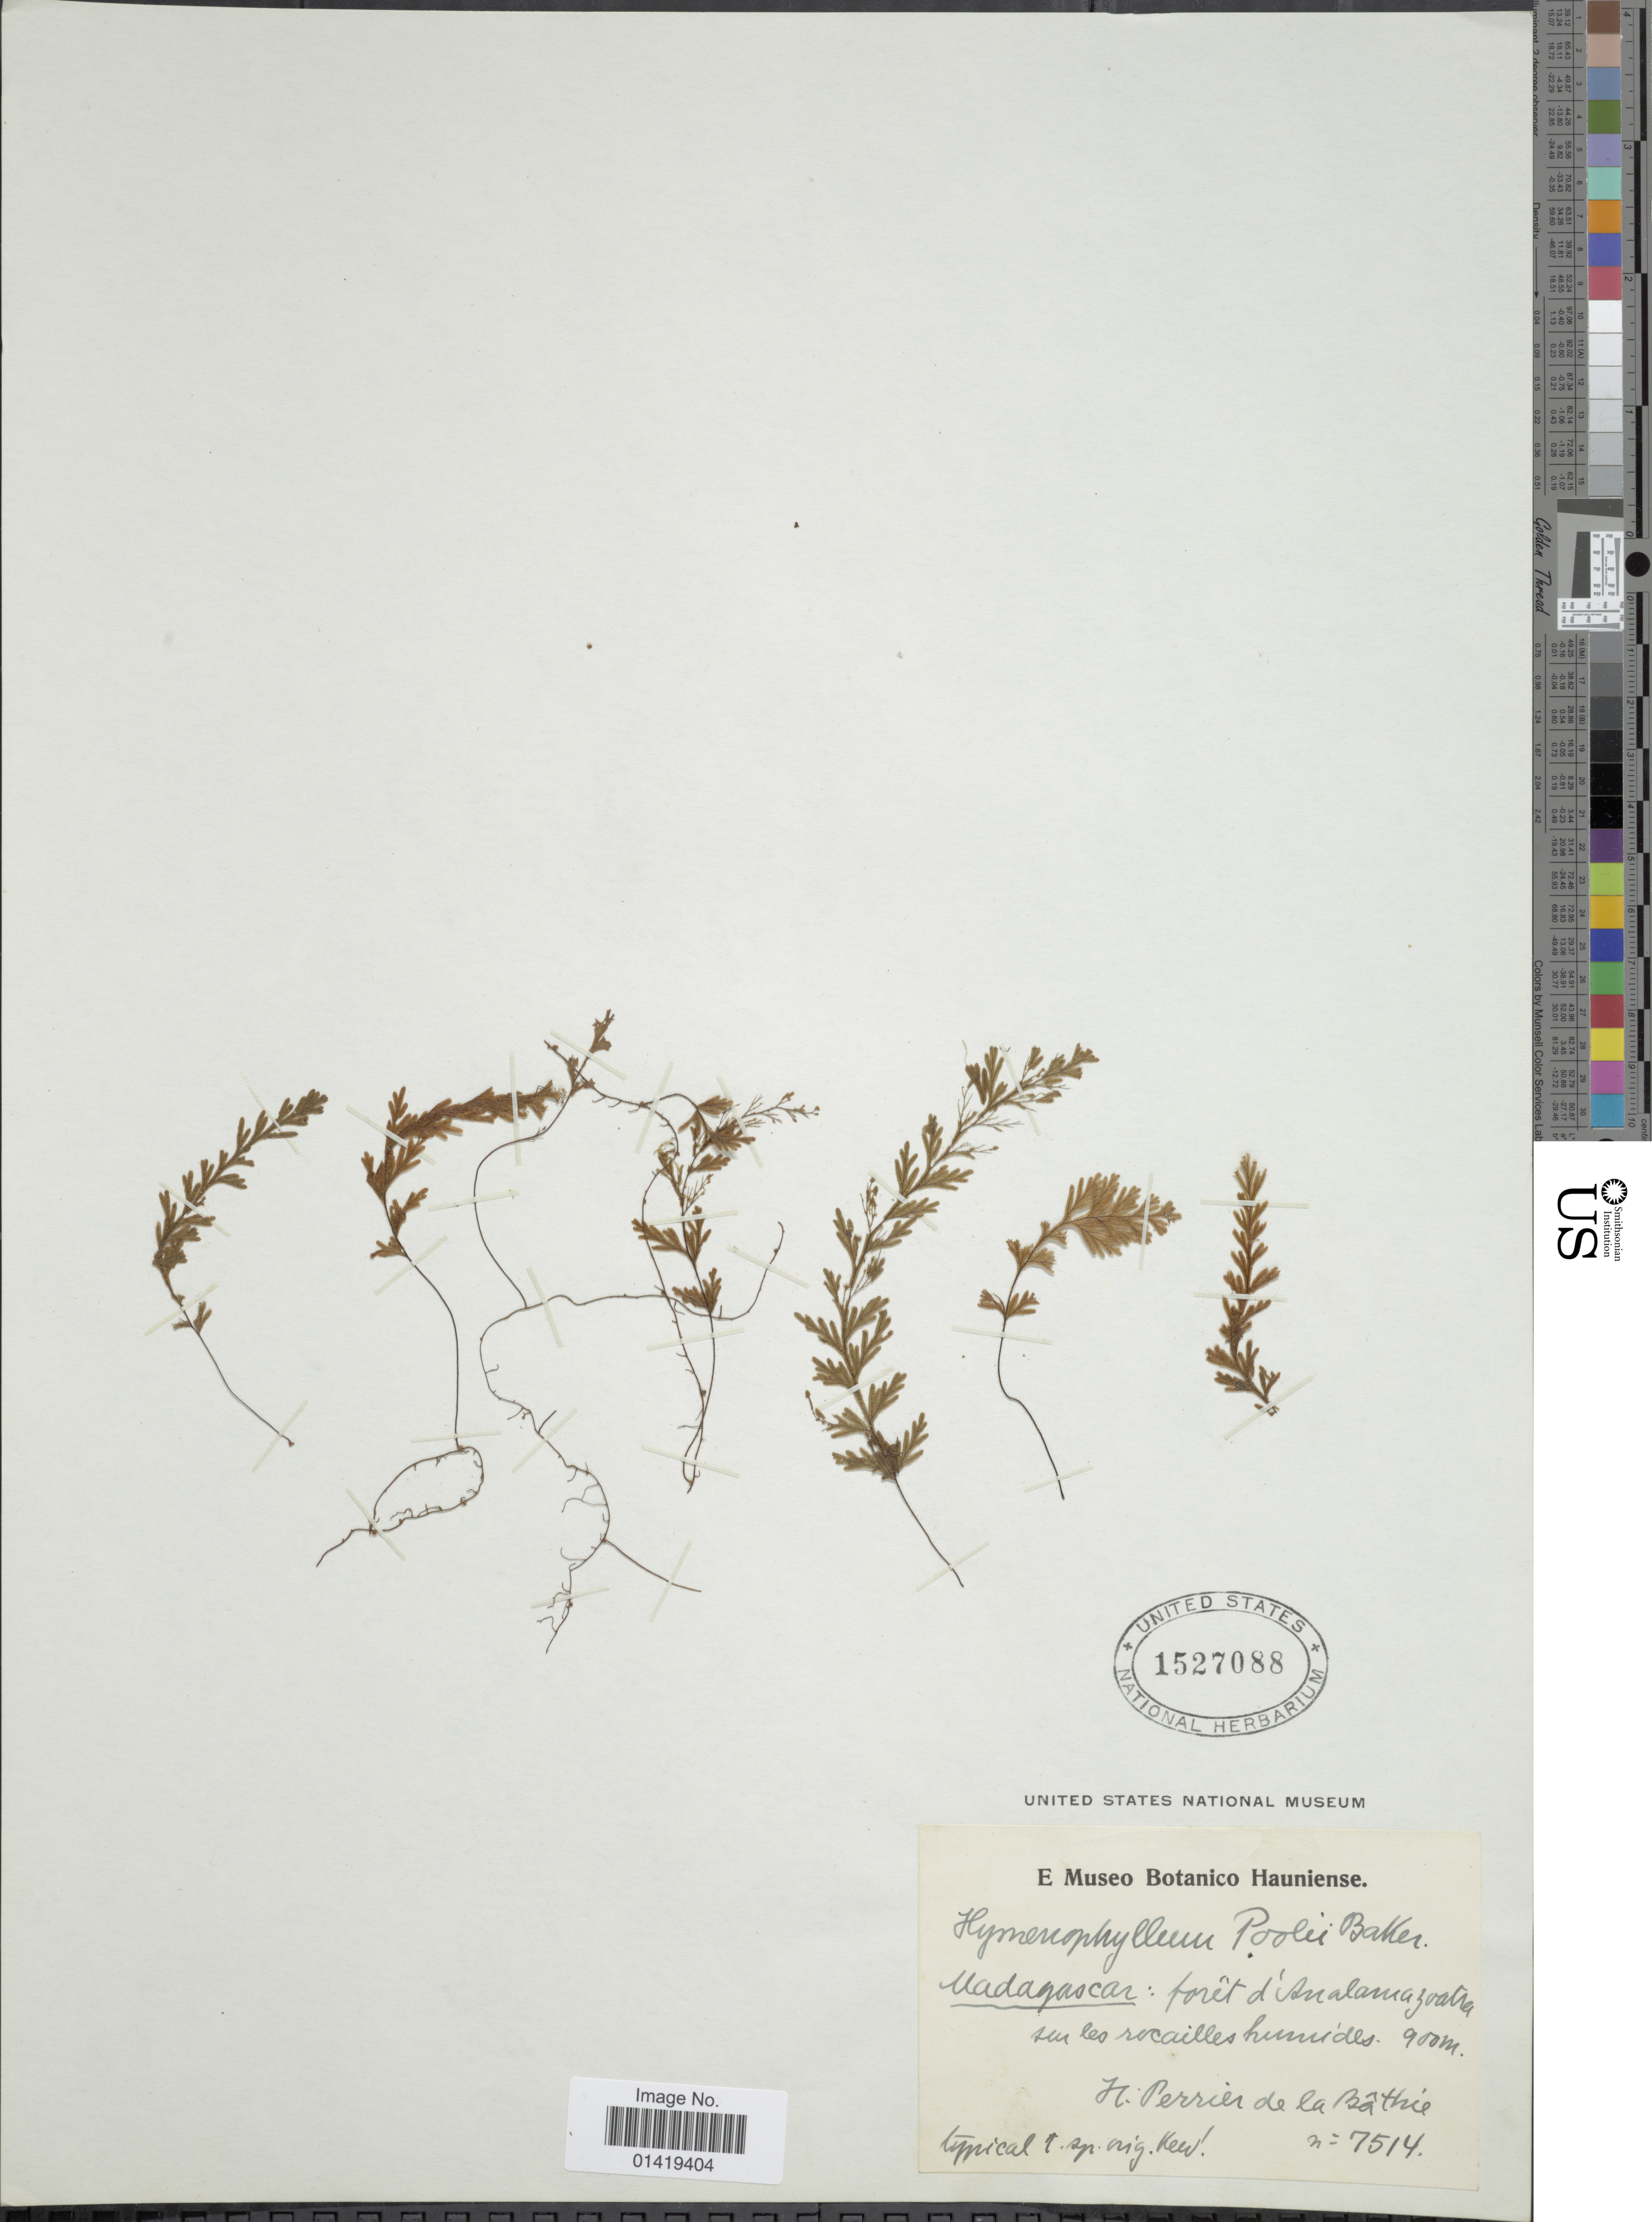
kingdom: Plantae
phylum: Tracheophyta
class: Polypodiopsida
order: Hymenophyllales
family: Hymenophyllaceae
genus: Hymenophyllum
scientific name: Hymenophyllum poolii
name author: Baker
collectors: H. Perrier de la Bâthie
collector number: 7514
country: Madagascar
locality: Foret d'Analamazoatra sur les rocailles humides.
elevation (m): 900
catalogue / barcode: US 1527088